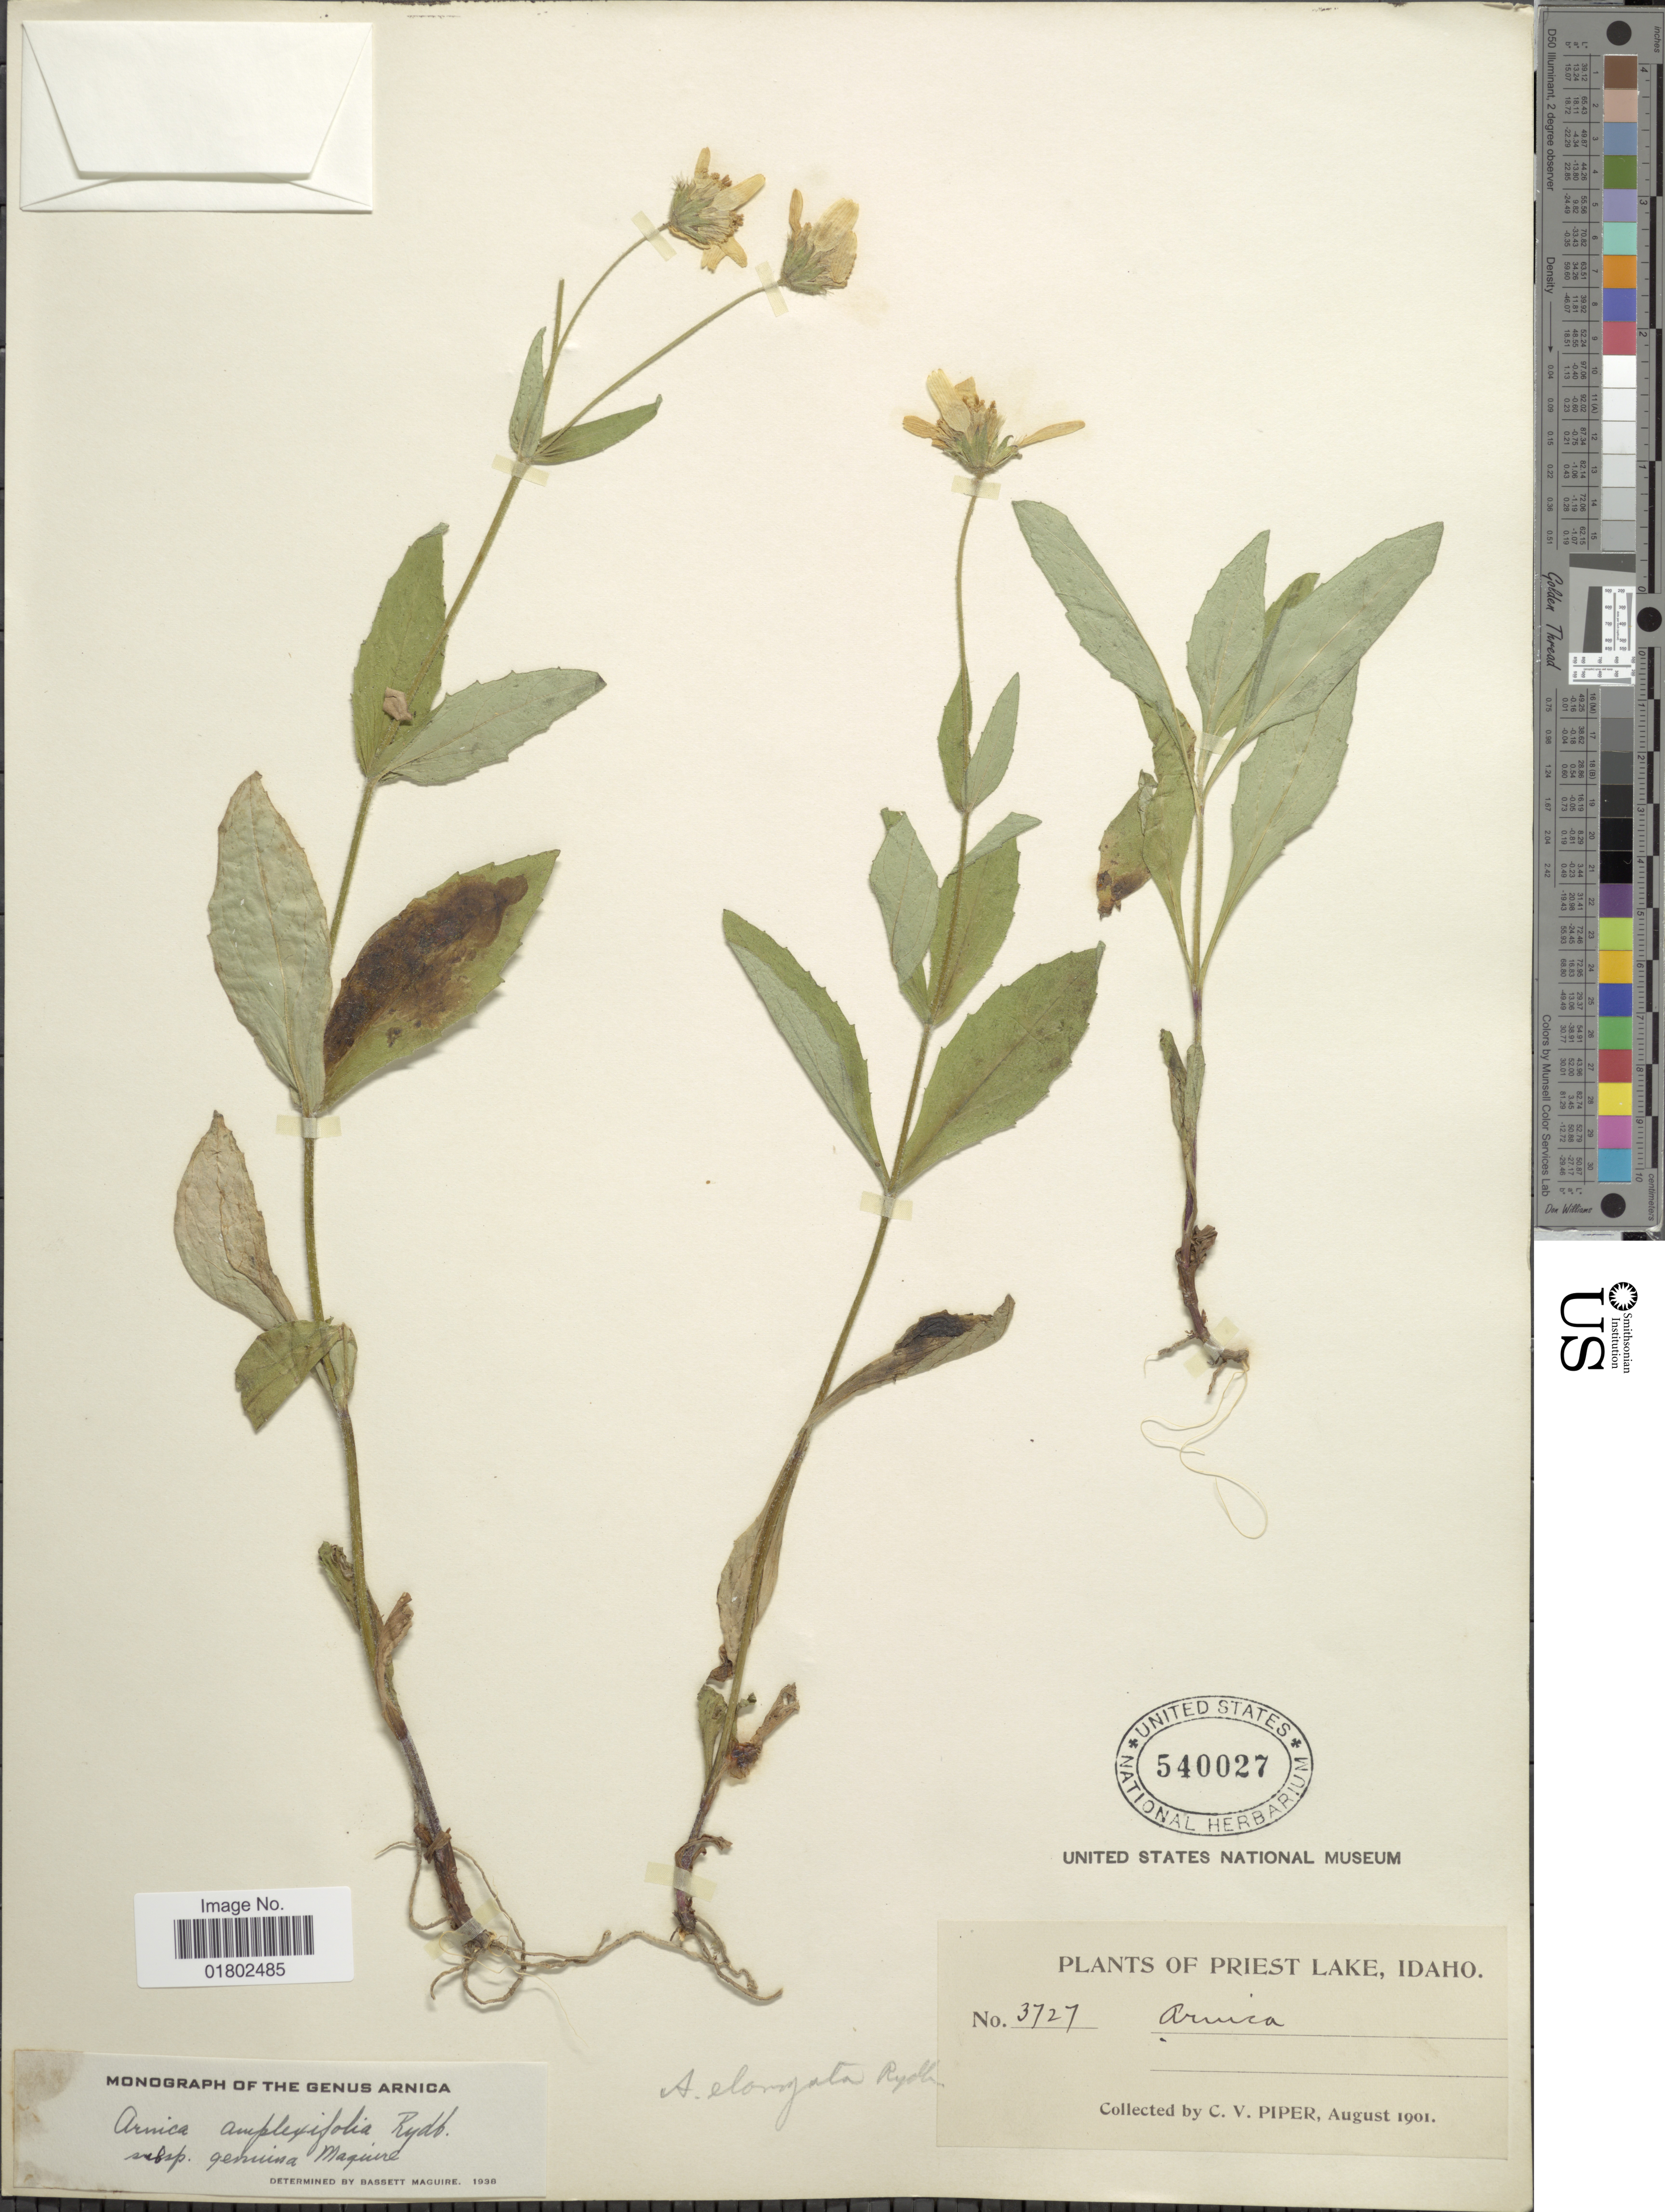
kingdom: Plantae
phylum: Tracheophyta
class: Magnoliopsida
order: Asterales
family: Asteraceae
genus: Arnica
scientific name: Arnica amplexifolia subsp. genuina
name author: Maguire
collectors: C. V. Piper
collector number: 3727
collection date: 1901-08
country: United States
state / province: Idaho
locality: Priest Lake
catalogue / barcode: US 540027